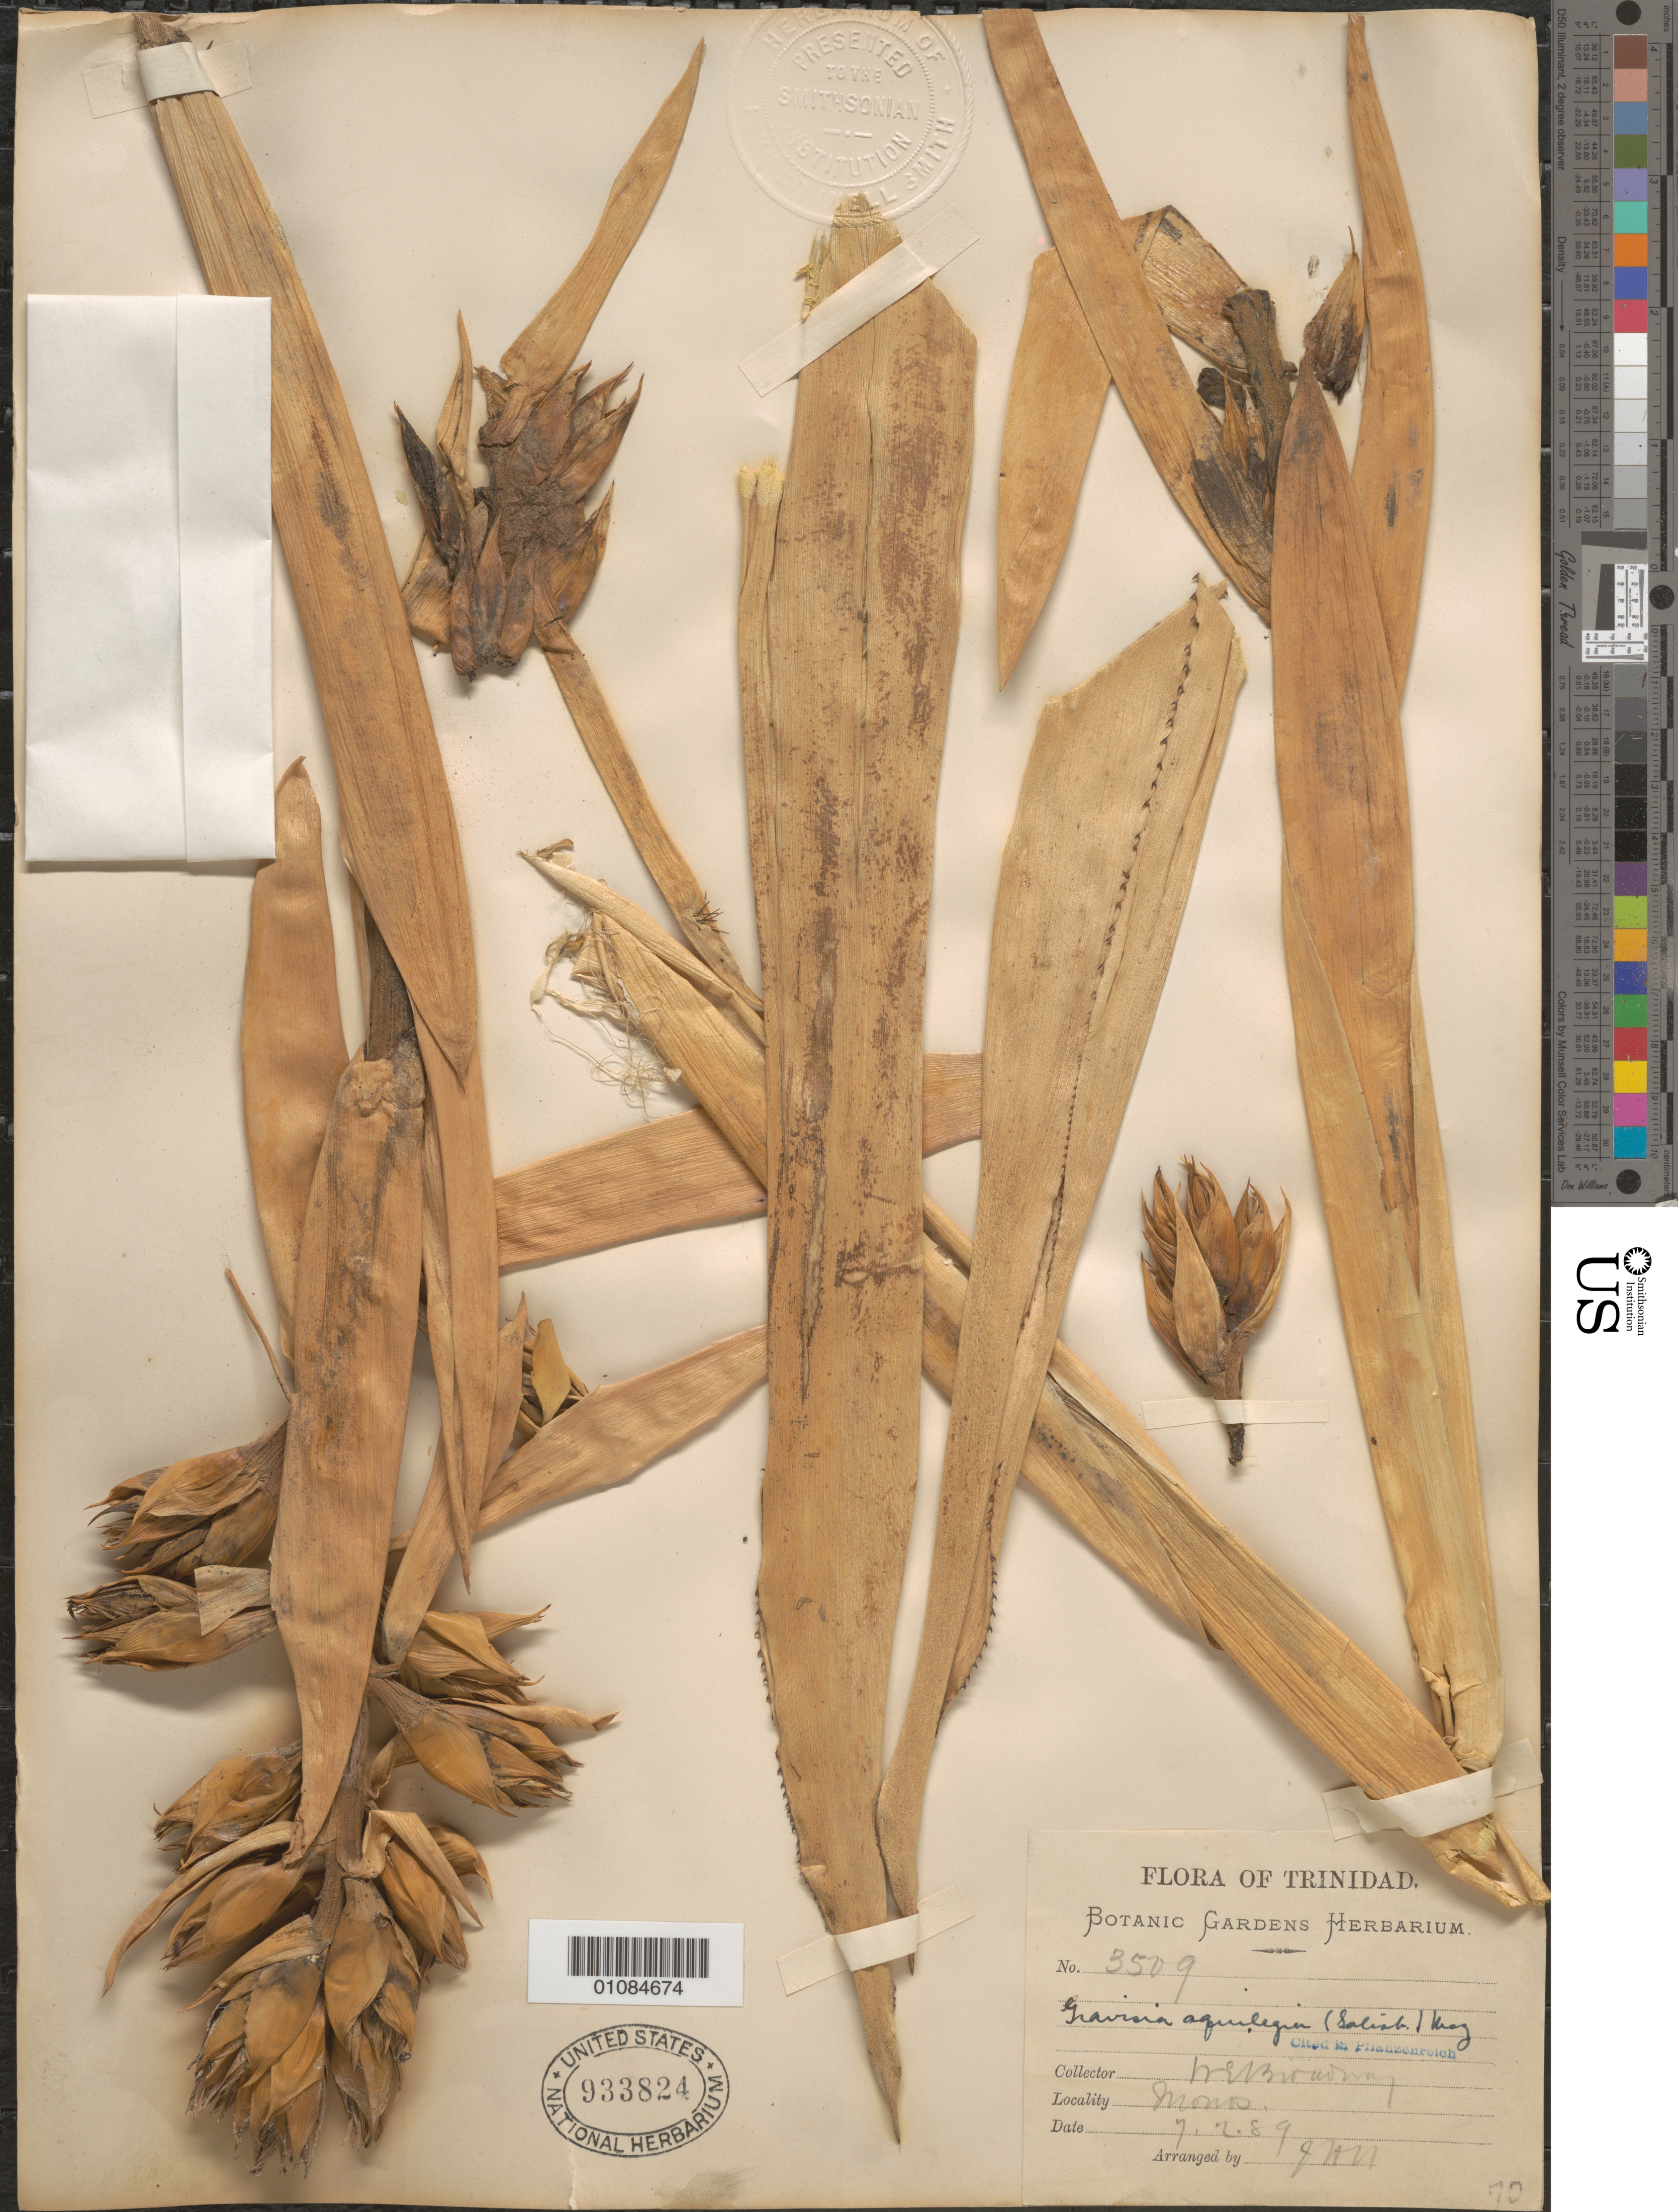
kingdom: Plantae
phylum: Tracheophyta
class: Liliopsida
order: Poales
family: Bromeliaceae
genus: Aechmea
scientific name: Aechmea aquilega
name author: (Salisb.) Griseb.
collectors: W. E. Broadway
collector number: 3509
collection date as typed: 02 Jul 1889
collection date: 1889-07-02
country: Trinidad and Tobago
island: Trinidad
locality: Monos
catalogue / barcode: US 933824